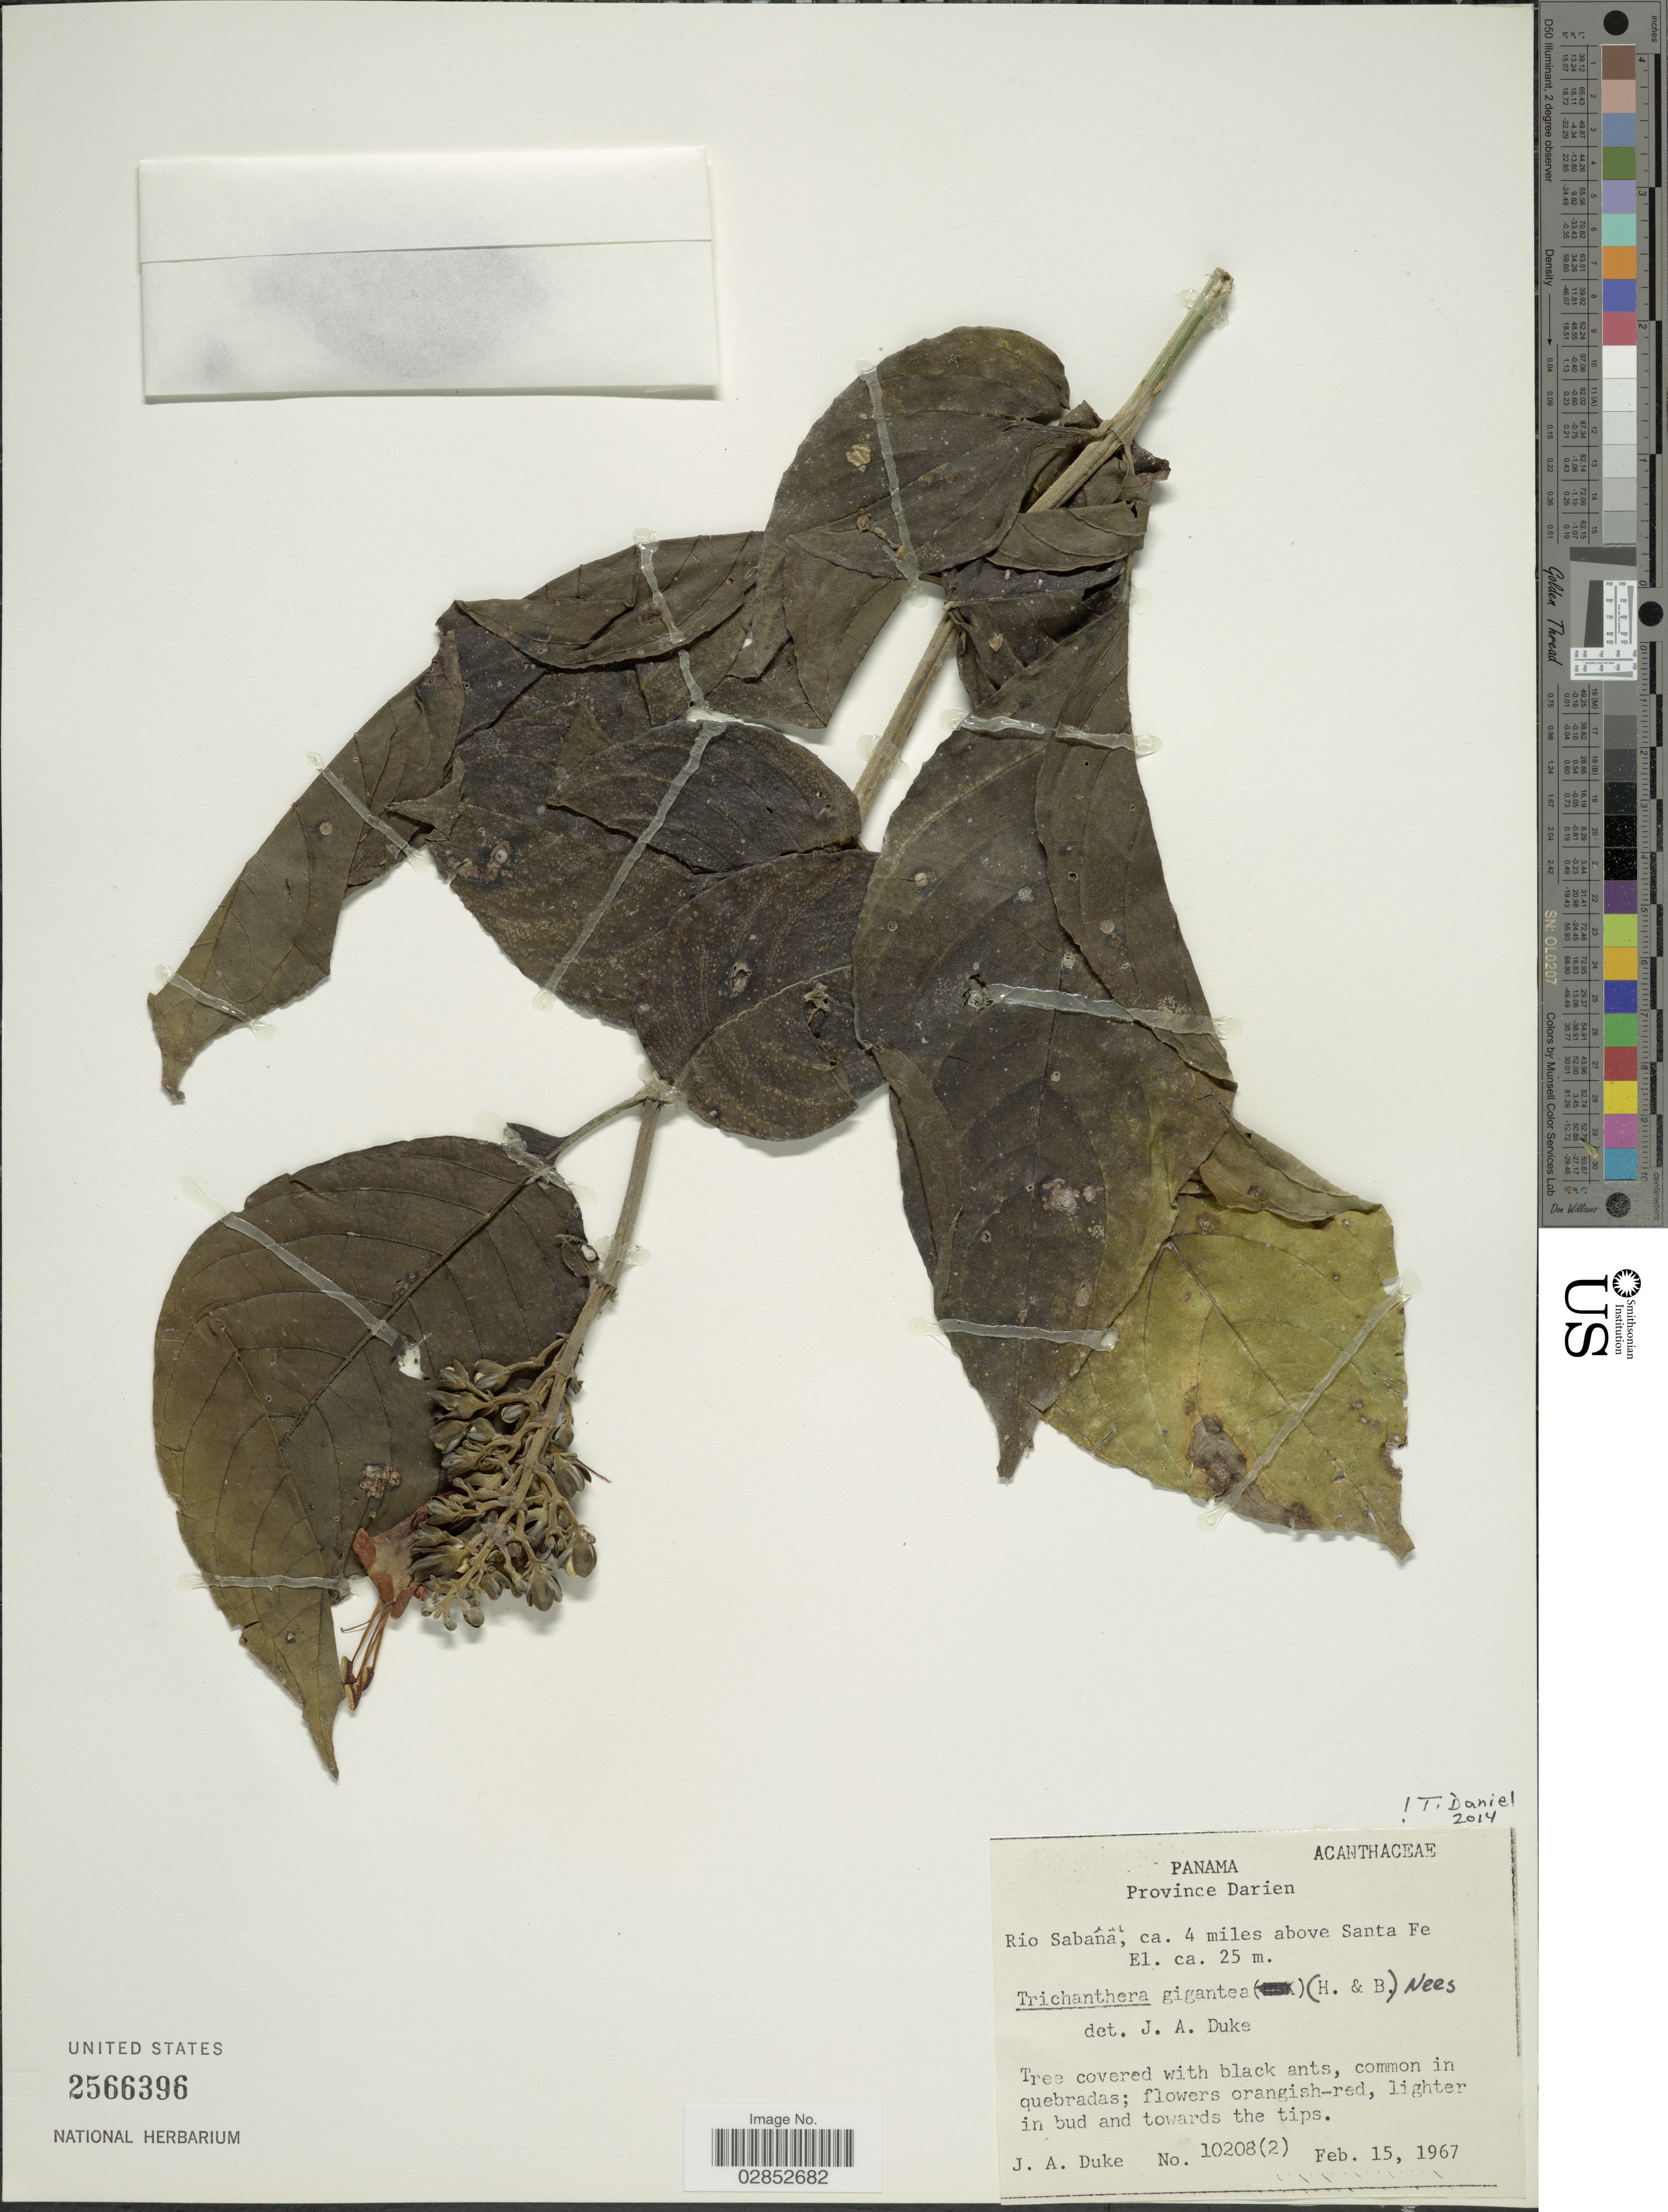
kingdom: Plantae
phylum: Tracheophyta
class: Magnoliopsida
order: Lamiales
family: Acanthaceae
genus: Trichanthera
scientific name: Trichanthera gigantea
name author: (Bonpl.) Nees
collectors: J. A. Duke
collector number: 10208(2)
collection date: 1967-02-15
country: Panama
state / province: Darién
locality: Rio Sabana, ca. 4 miles above Santa Fe.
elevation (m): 25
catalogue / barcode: US 2566396